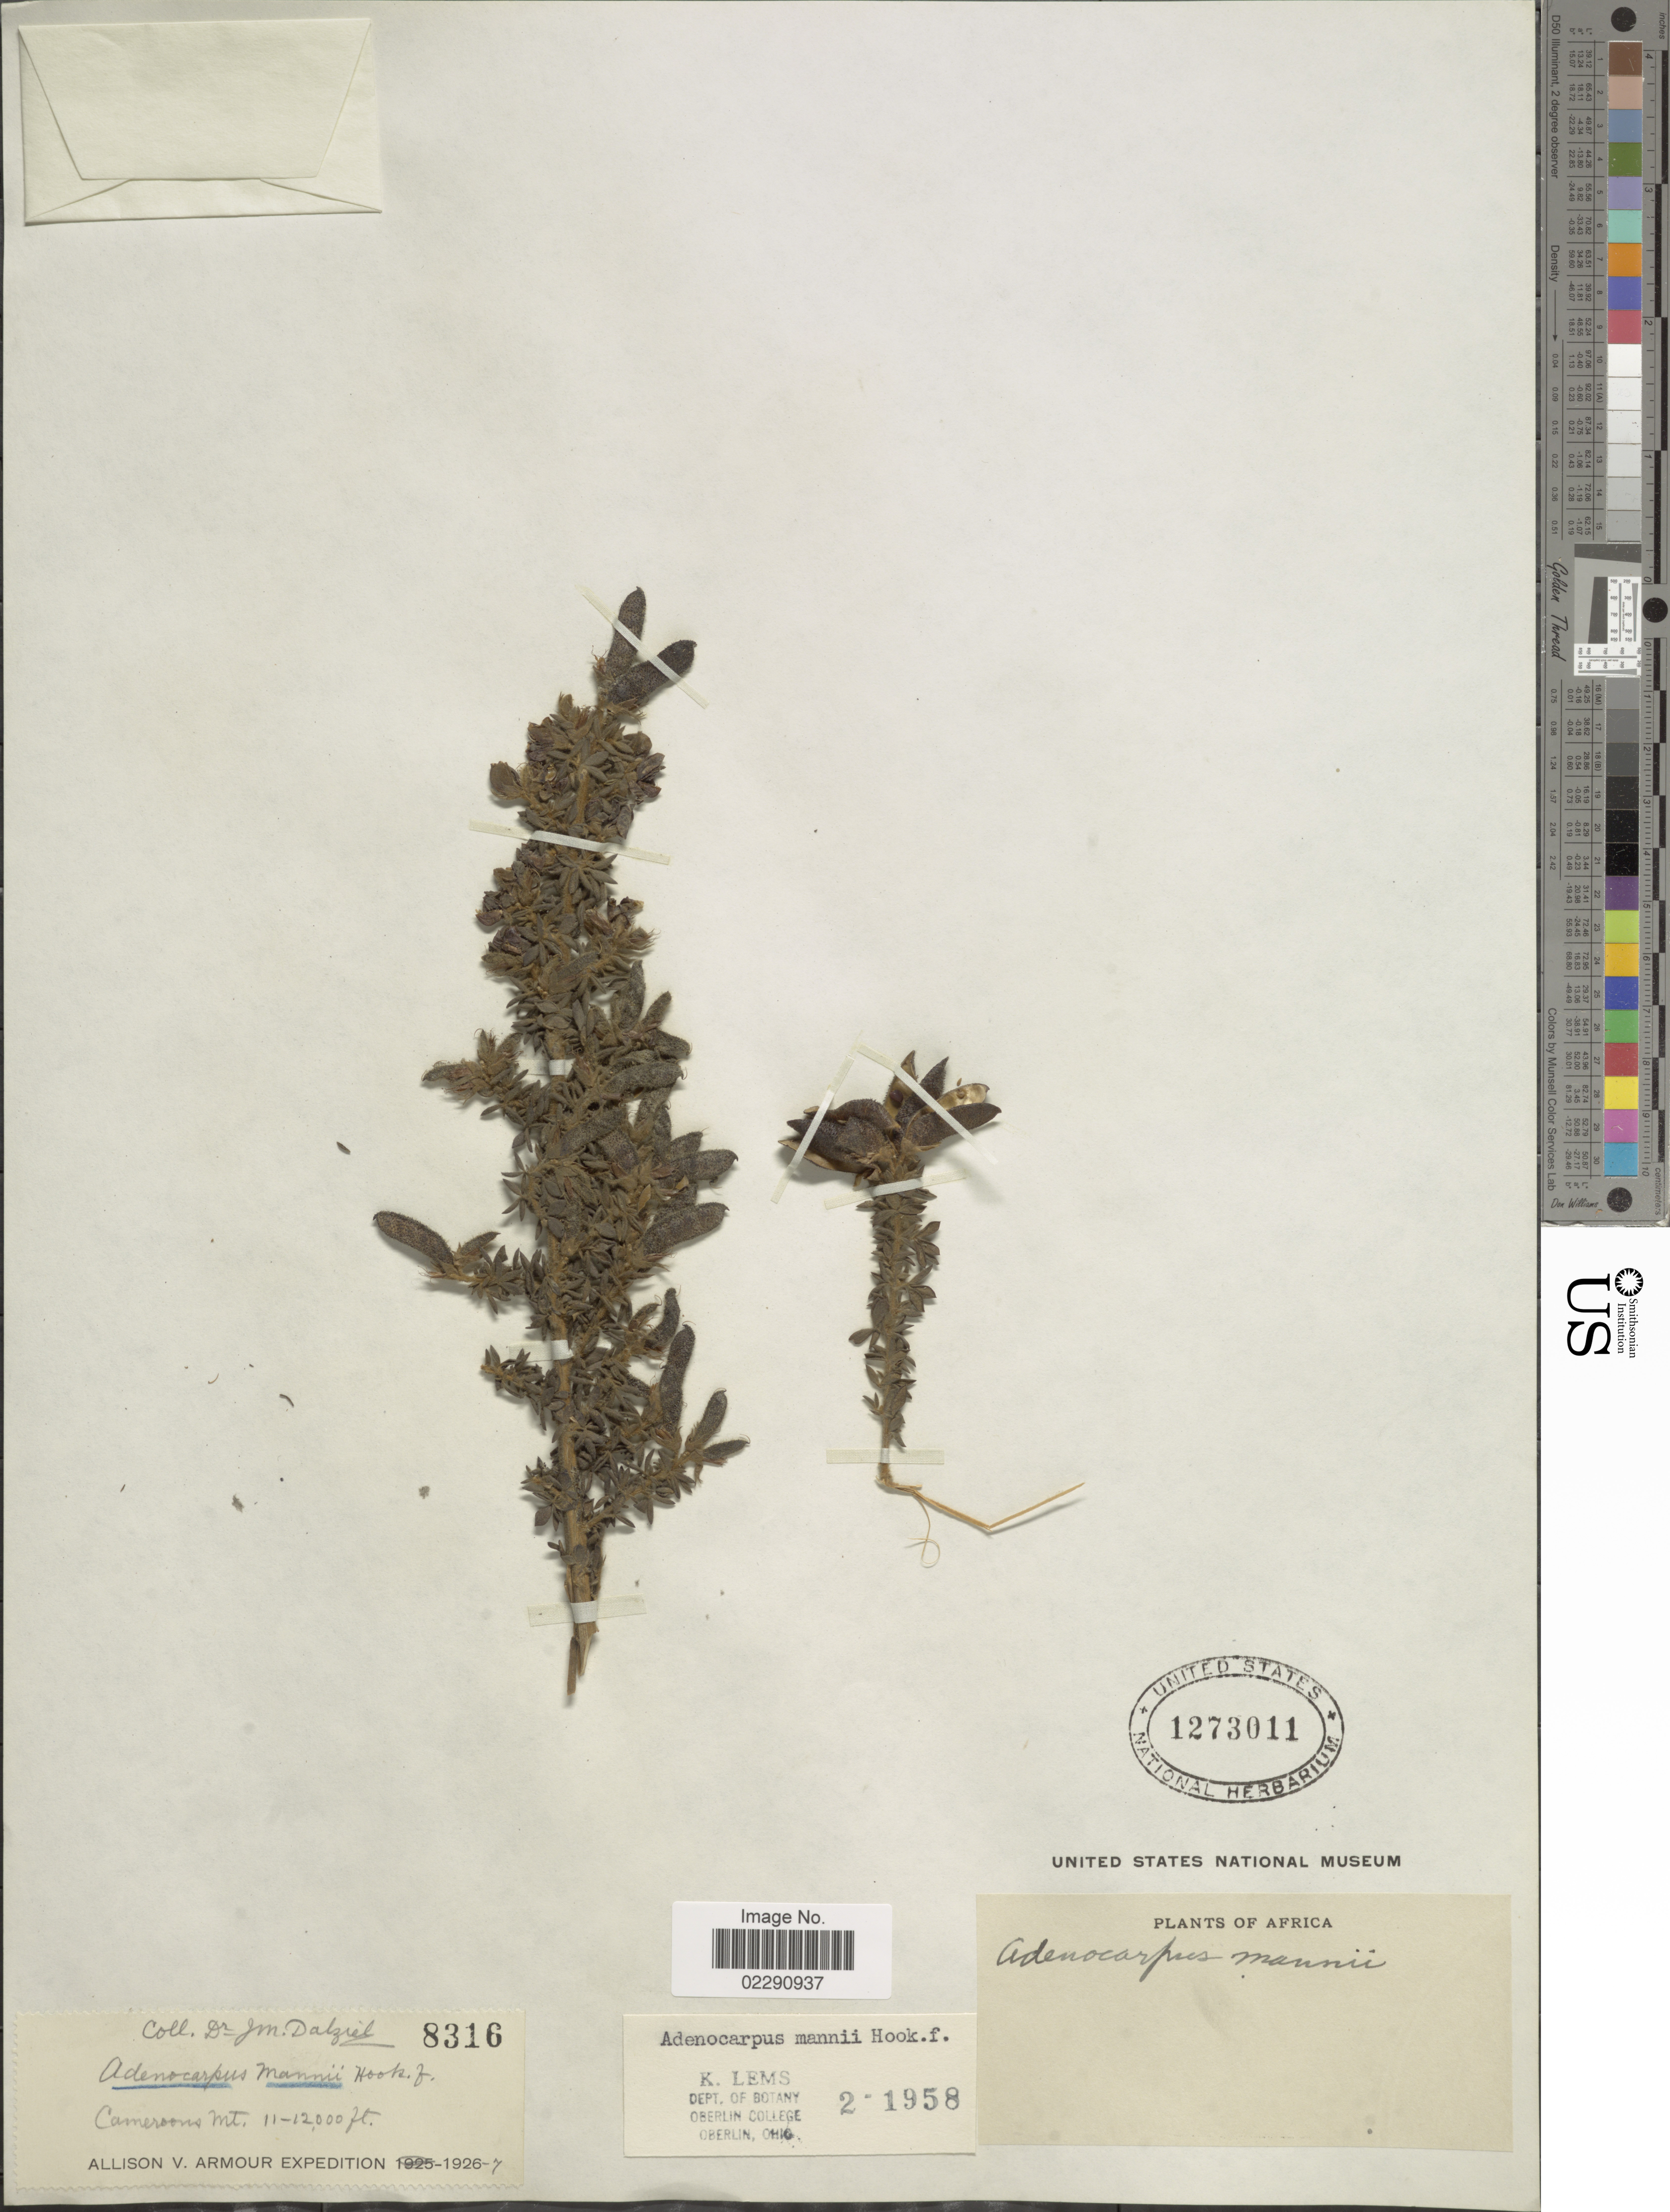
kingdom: Plantae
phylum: Tracheophyta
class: Magnoliopsida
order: Fabales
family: Fabaceae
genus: Adenocarpus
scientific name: Adenocarpus mannii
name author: (Hook. f.) Hook. f.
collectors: J. Dalziel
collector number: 8316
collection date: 1926/1927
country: Cameroon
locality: Cameroons. Mt.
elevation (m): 3353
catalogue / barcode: US 1273011